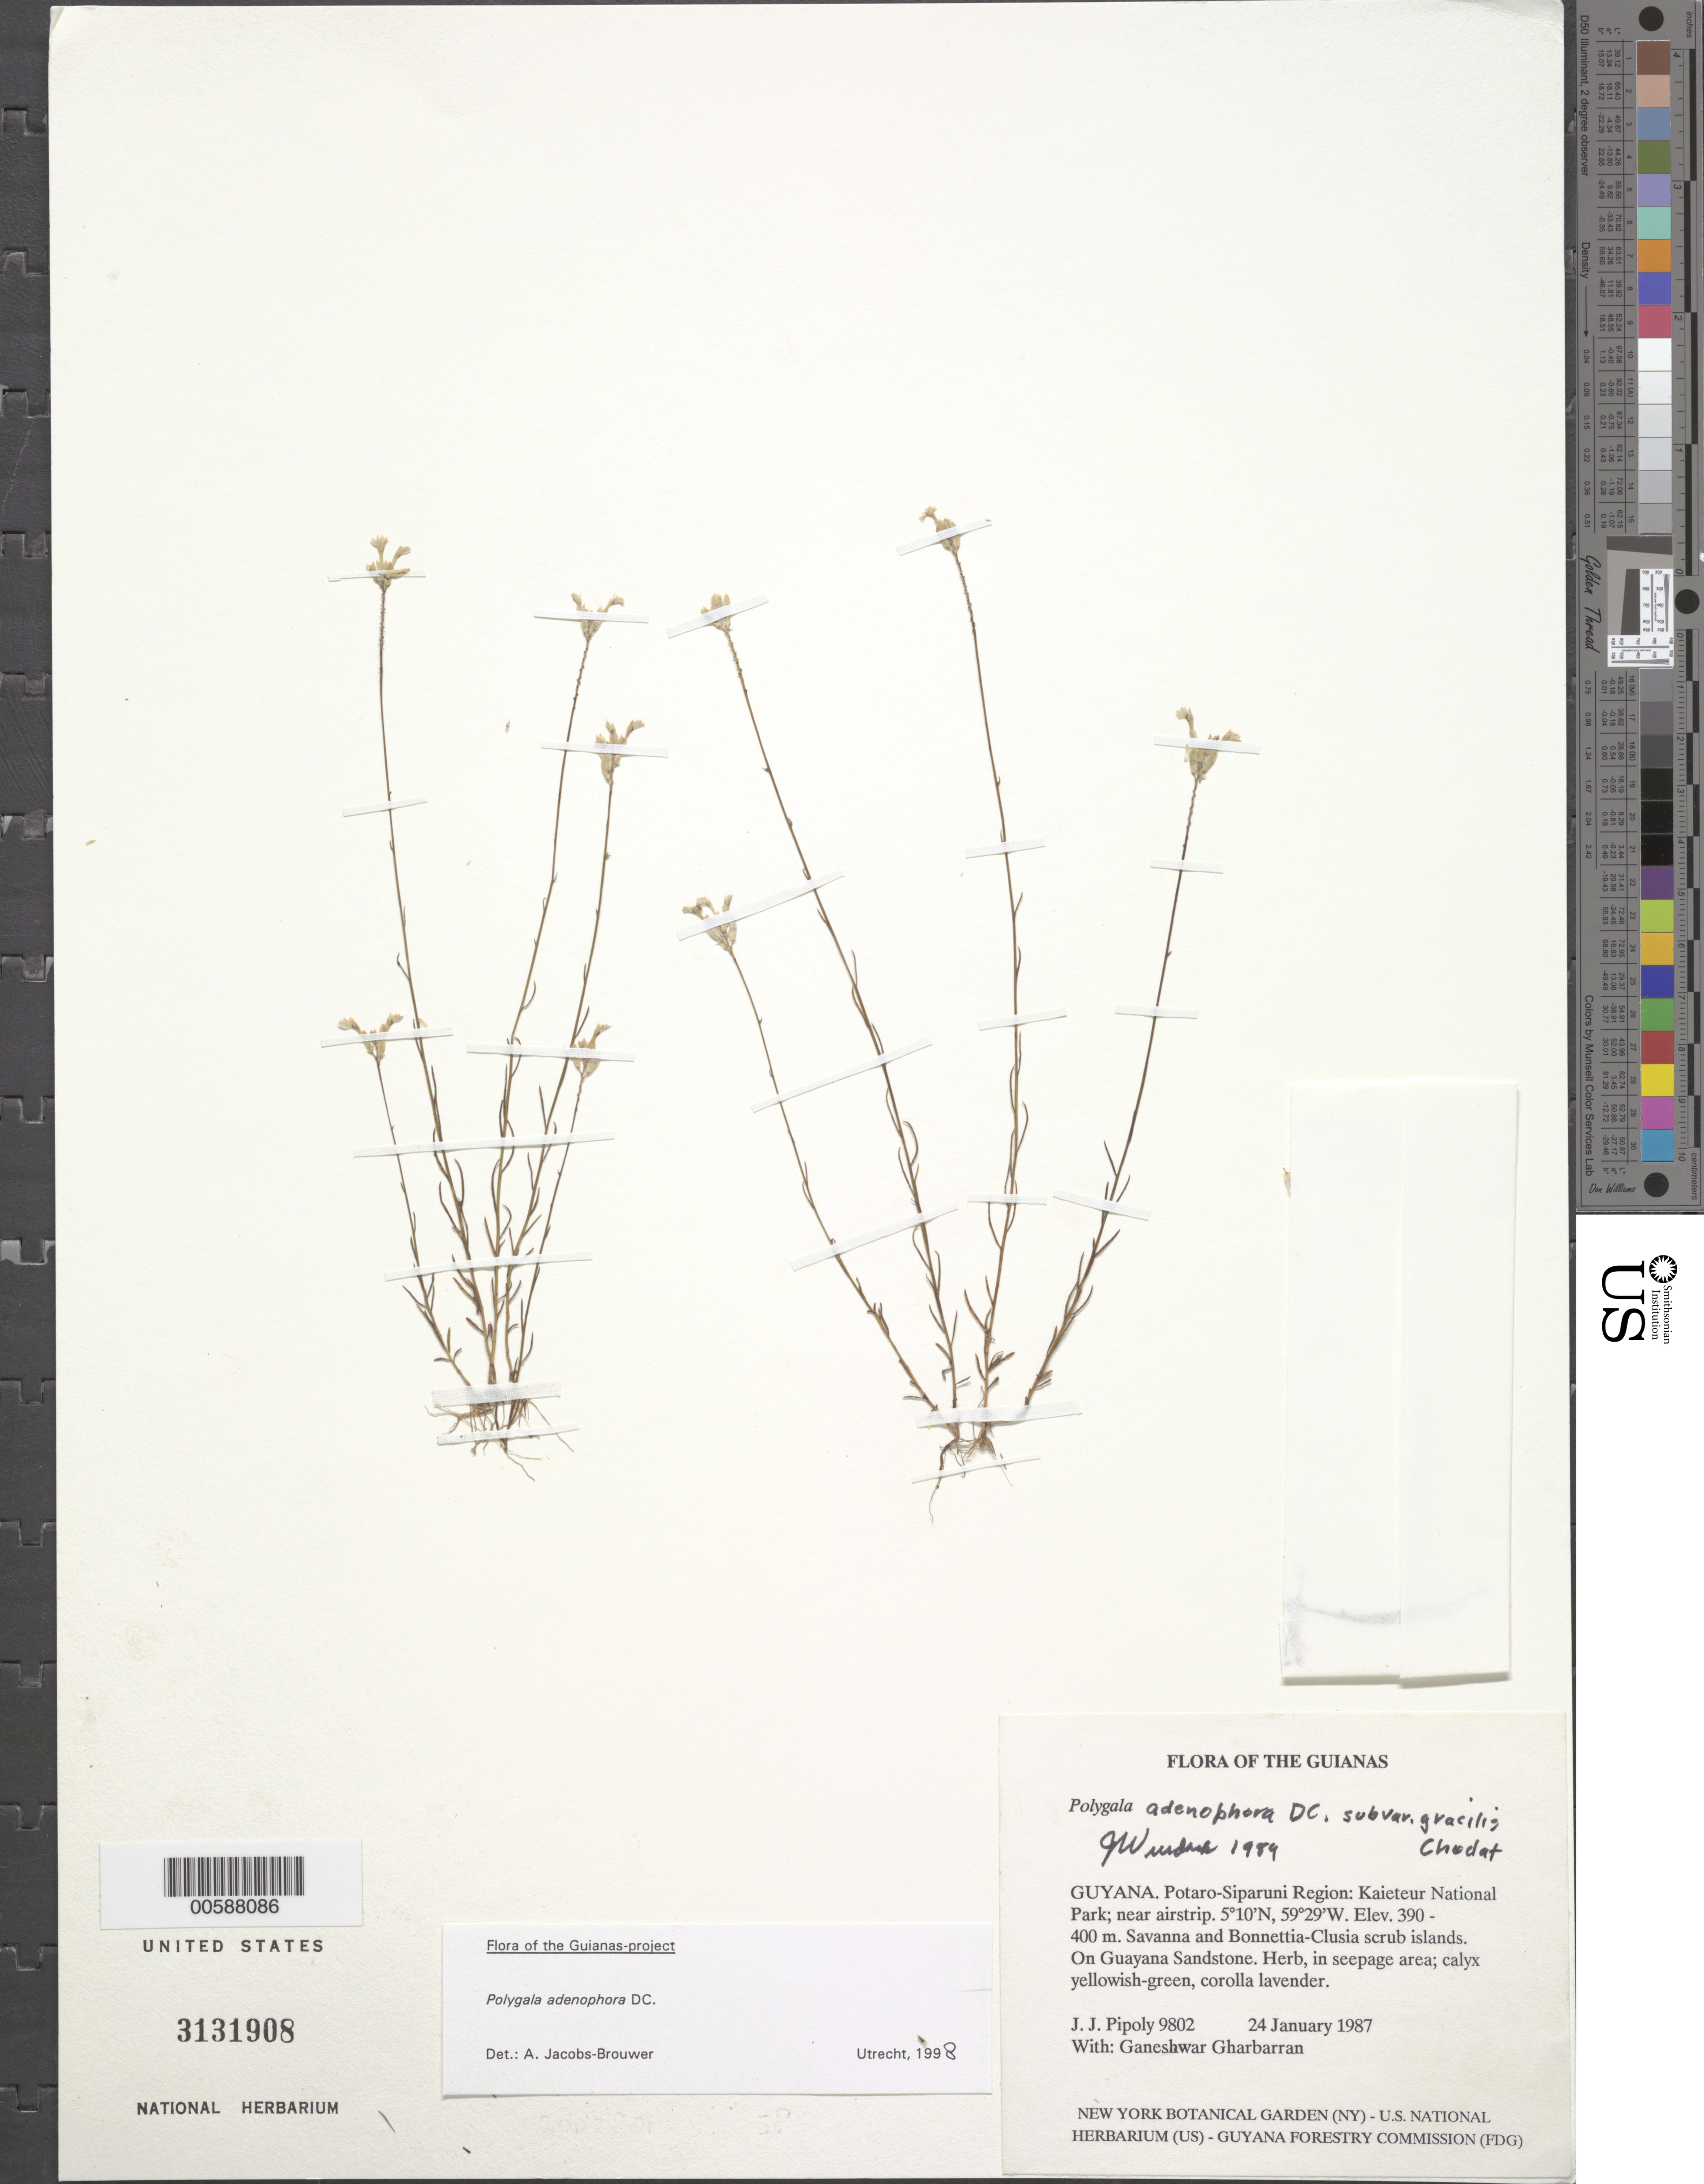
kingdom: Plantae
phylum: Tracheophyta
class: Magnoliopsida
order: Fabales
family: Polygalaceae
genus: Polygala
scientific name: Polygala adenophora subvar. gracilis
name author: Chodat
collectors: J. J. Pipoly & G. Gharbarran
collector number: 9802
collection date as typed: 24 January 1987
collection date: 1987-01-24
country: Guyana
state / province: Potaro-Siparuni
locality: Kaieteur National Park; near airstrip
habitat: Savanna and Bonnetia-Clusia scrub islands. Guayana sandstone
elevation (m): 390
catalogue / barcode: US 3131908